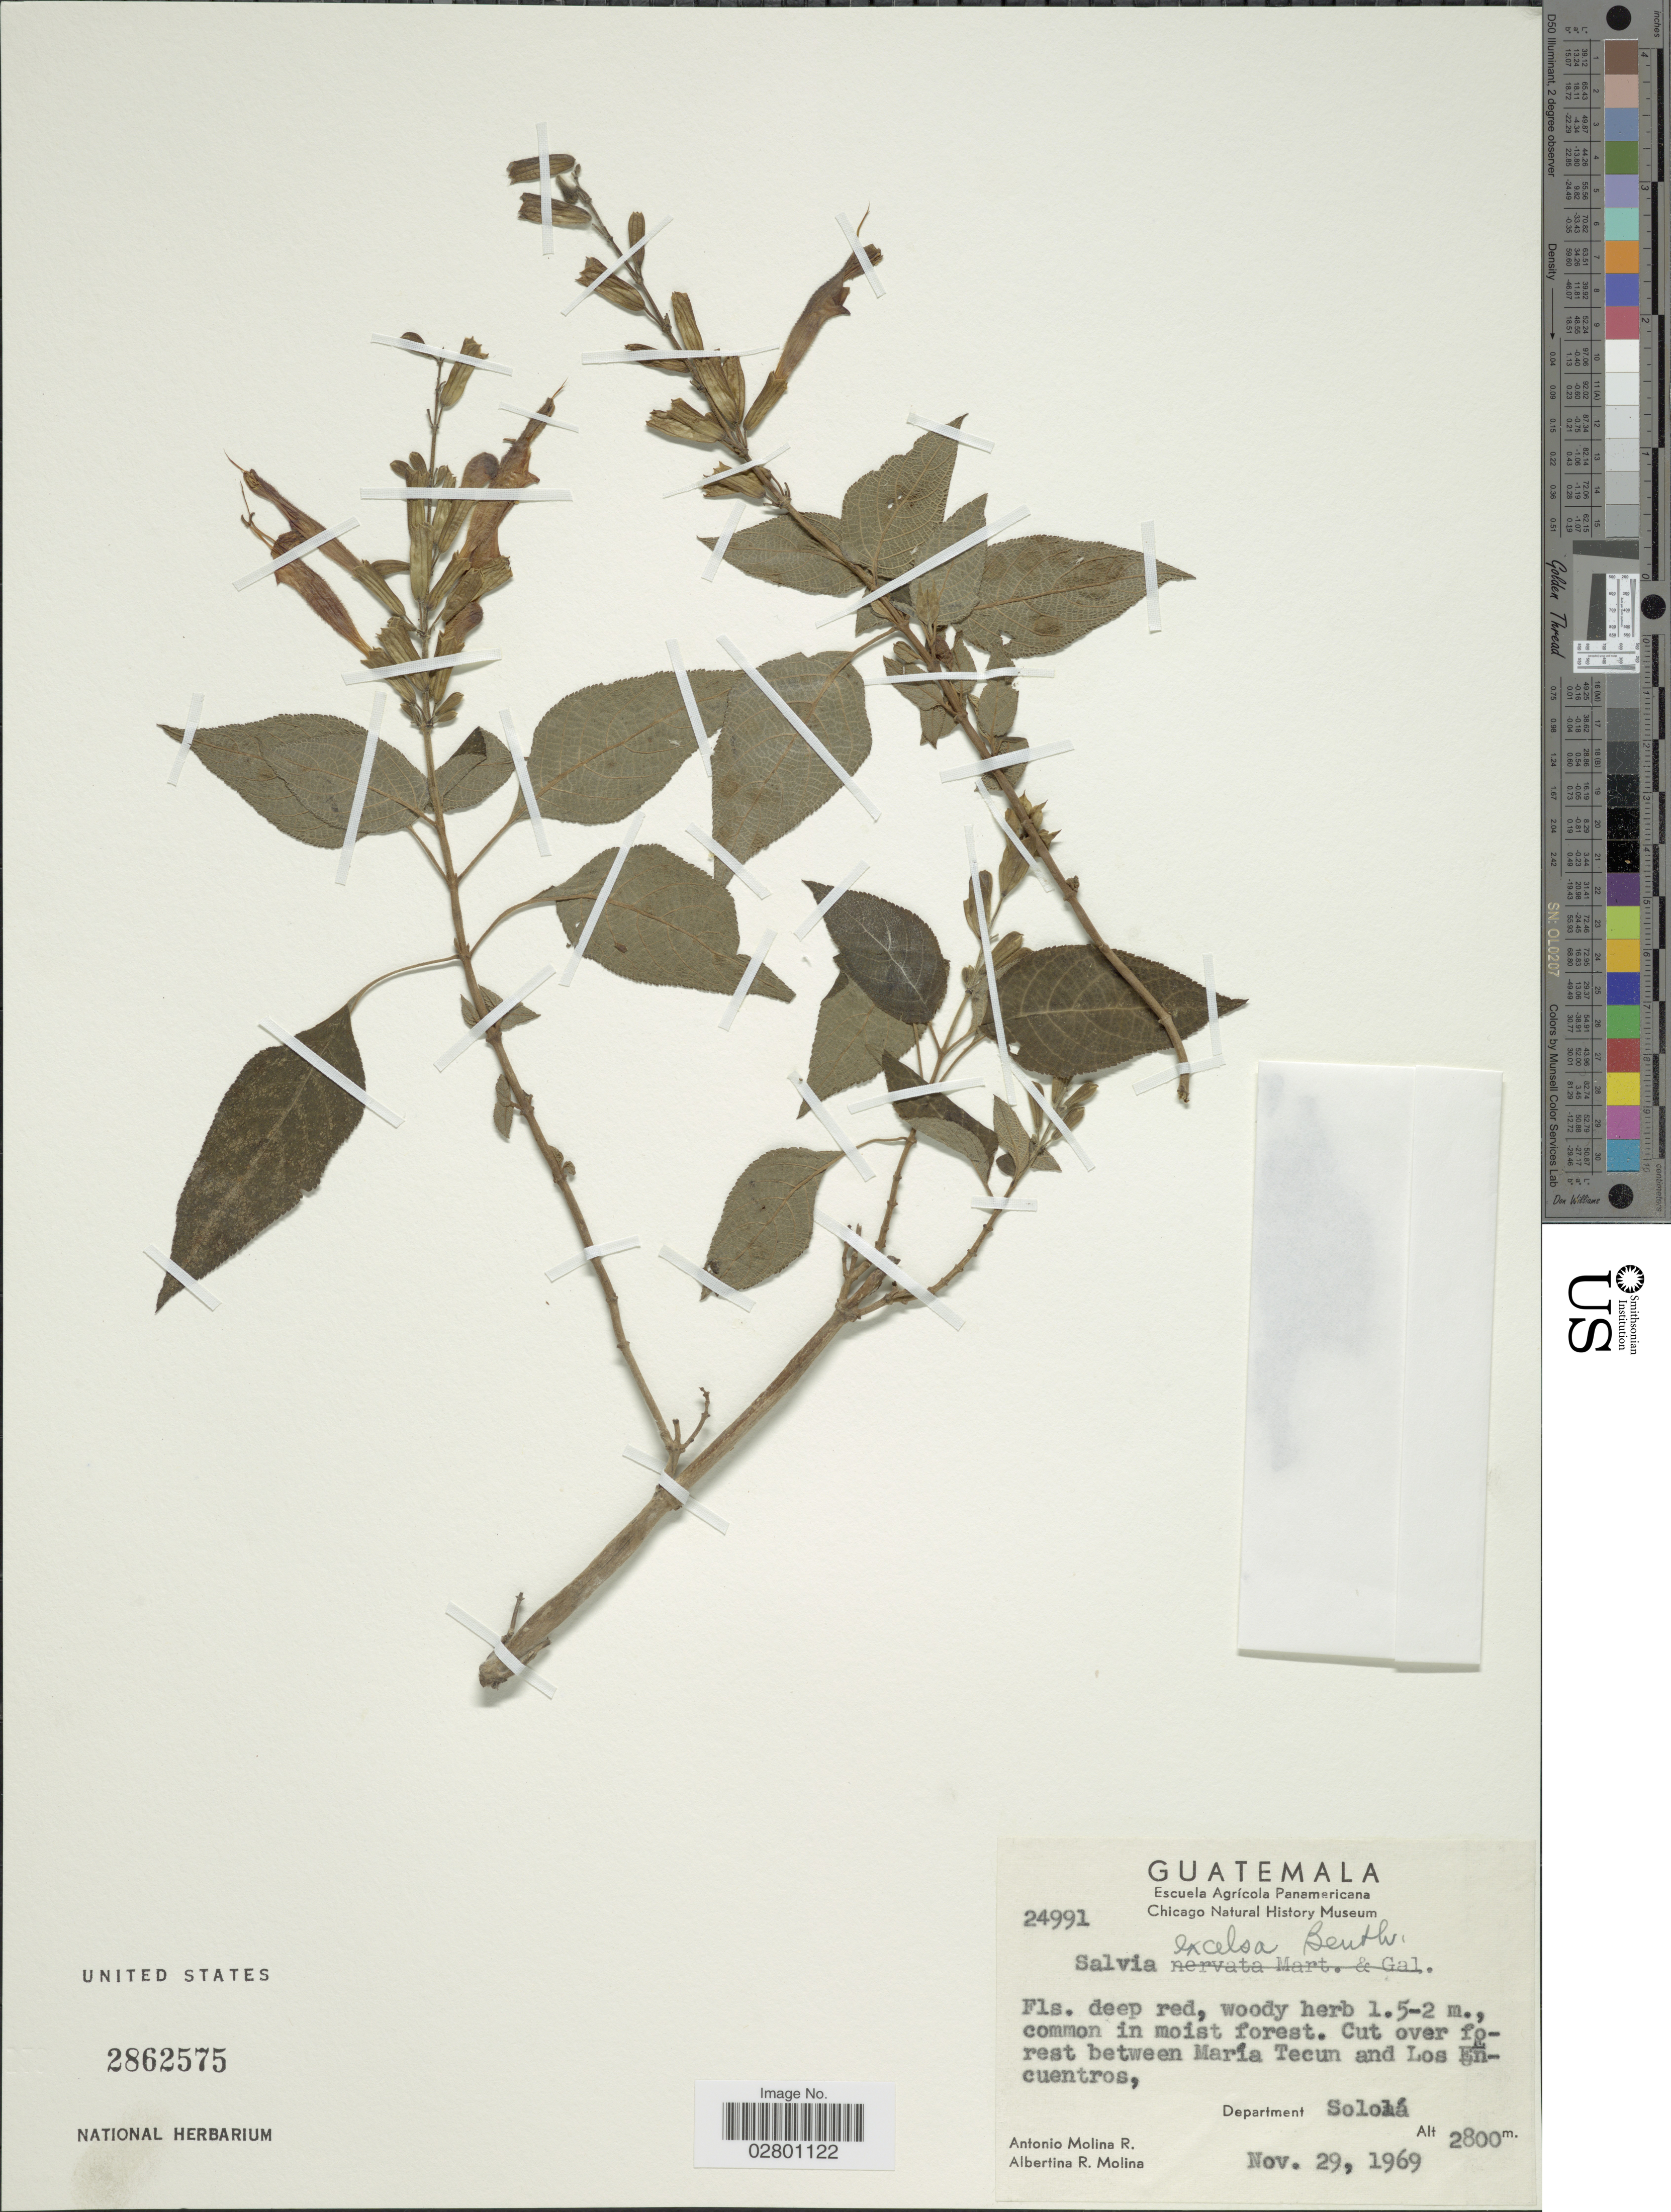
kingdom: Plantae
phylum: Tracheophyta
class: Magnoliopsida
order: Lamiales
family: Lamiaceae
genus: Salvia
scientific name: Salvia excelsa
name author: Benth. ex Lindl.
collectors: A. Molina R. & A. R. Molina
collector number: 24991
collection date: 1969-11-29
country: Guatemala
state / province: Sololá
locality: Cut over forest between María Tecun and Los Encuentros, Department Sololá.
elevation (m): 2800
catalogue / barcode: US 2862575